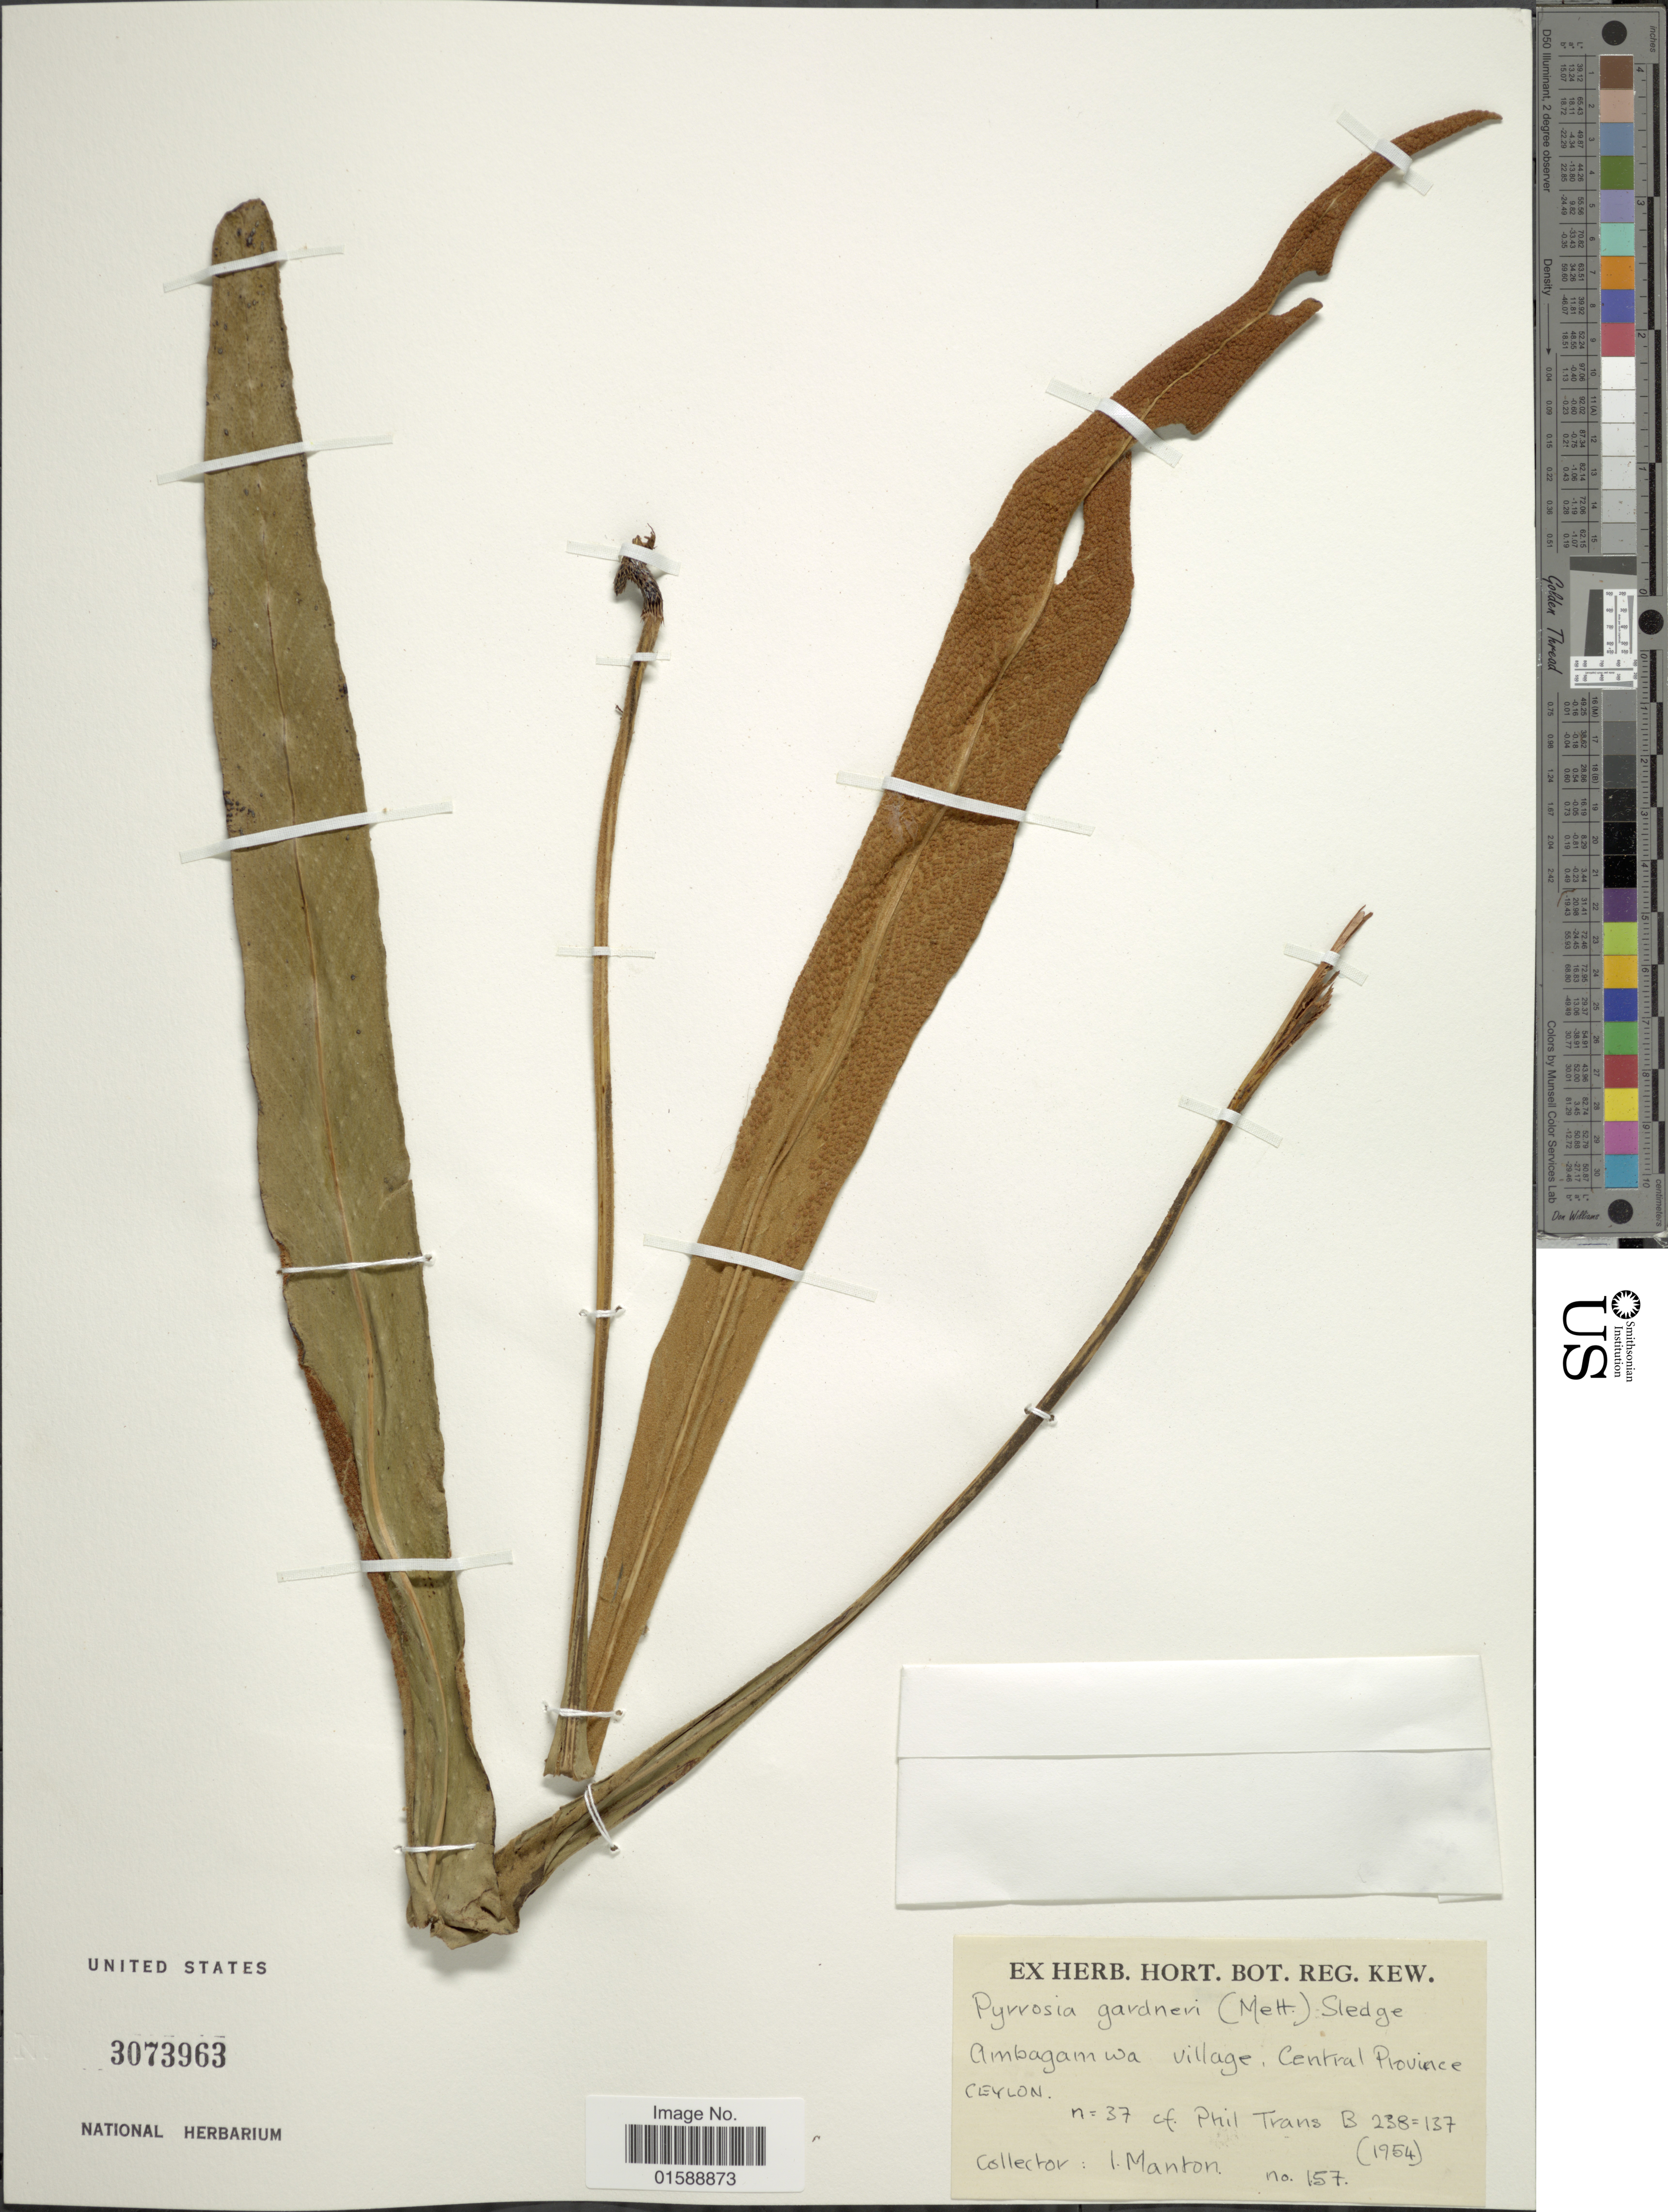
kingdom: Plantae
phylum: Tracheophyta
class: Polypodiopsida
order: Polypodiales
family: Polypodiaceae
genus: Pyrrosia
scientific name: Pyrrosia gardneri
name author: (Kunze ex Mett.) Sledge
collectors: J. Manton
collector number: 157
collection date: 1954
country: Sri Lanka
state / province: Central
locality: Ambagamwa village, Ceylon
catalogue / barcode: US 3073963